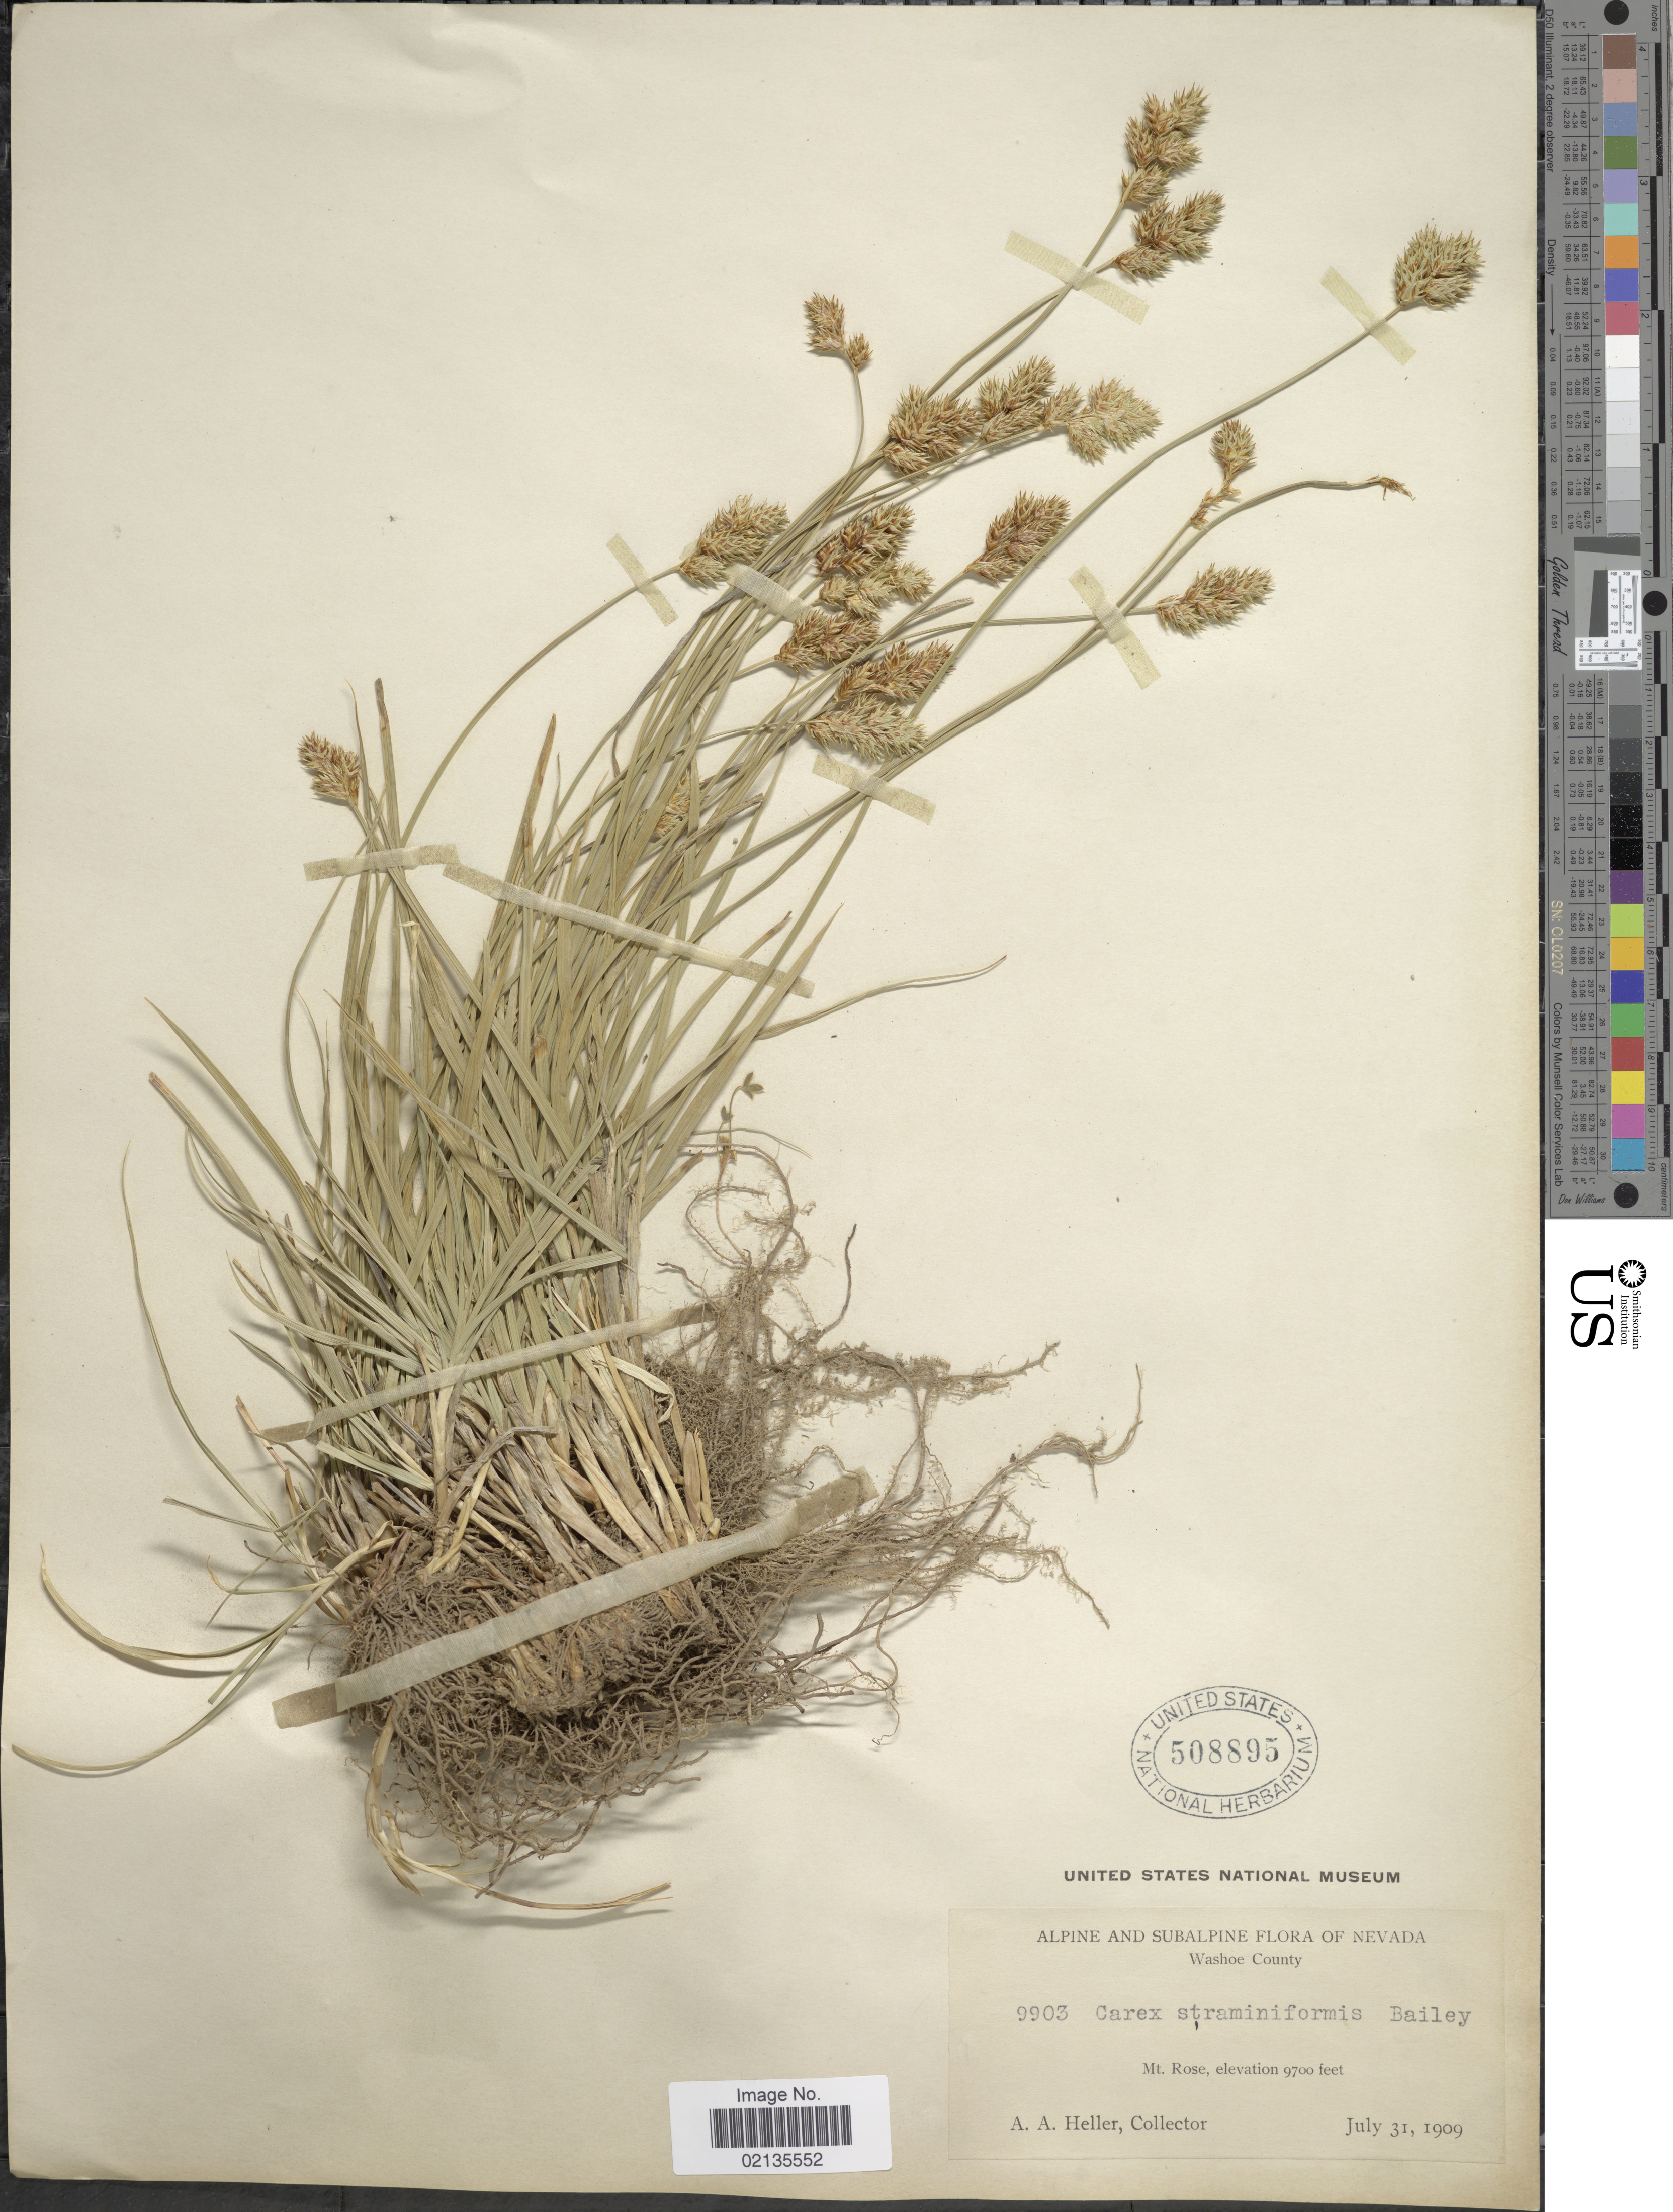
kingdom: Plantae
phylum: Tracheophyta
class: Liliopsida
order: Poales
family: Cyperaceae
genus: Carex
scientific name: Carex straminiformis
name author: L.H. Bailey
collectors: A. A. Heller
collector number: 9903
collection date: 1909-07-31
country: United States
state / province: Nevada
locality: Alpine and Subalpine, Washoe County, Mt. Rose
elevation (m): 2957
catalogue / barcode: US 508895